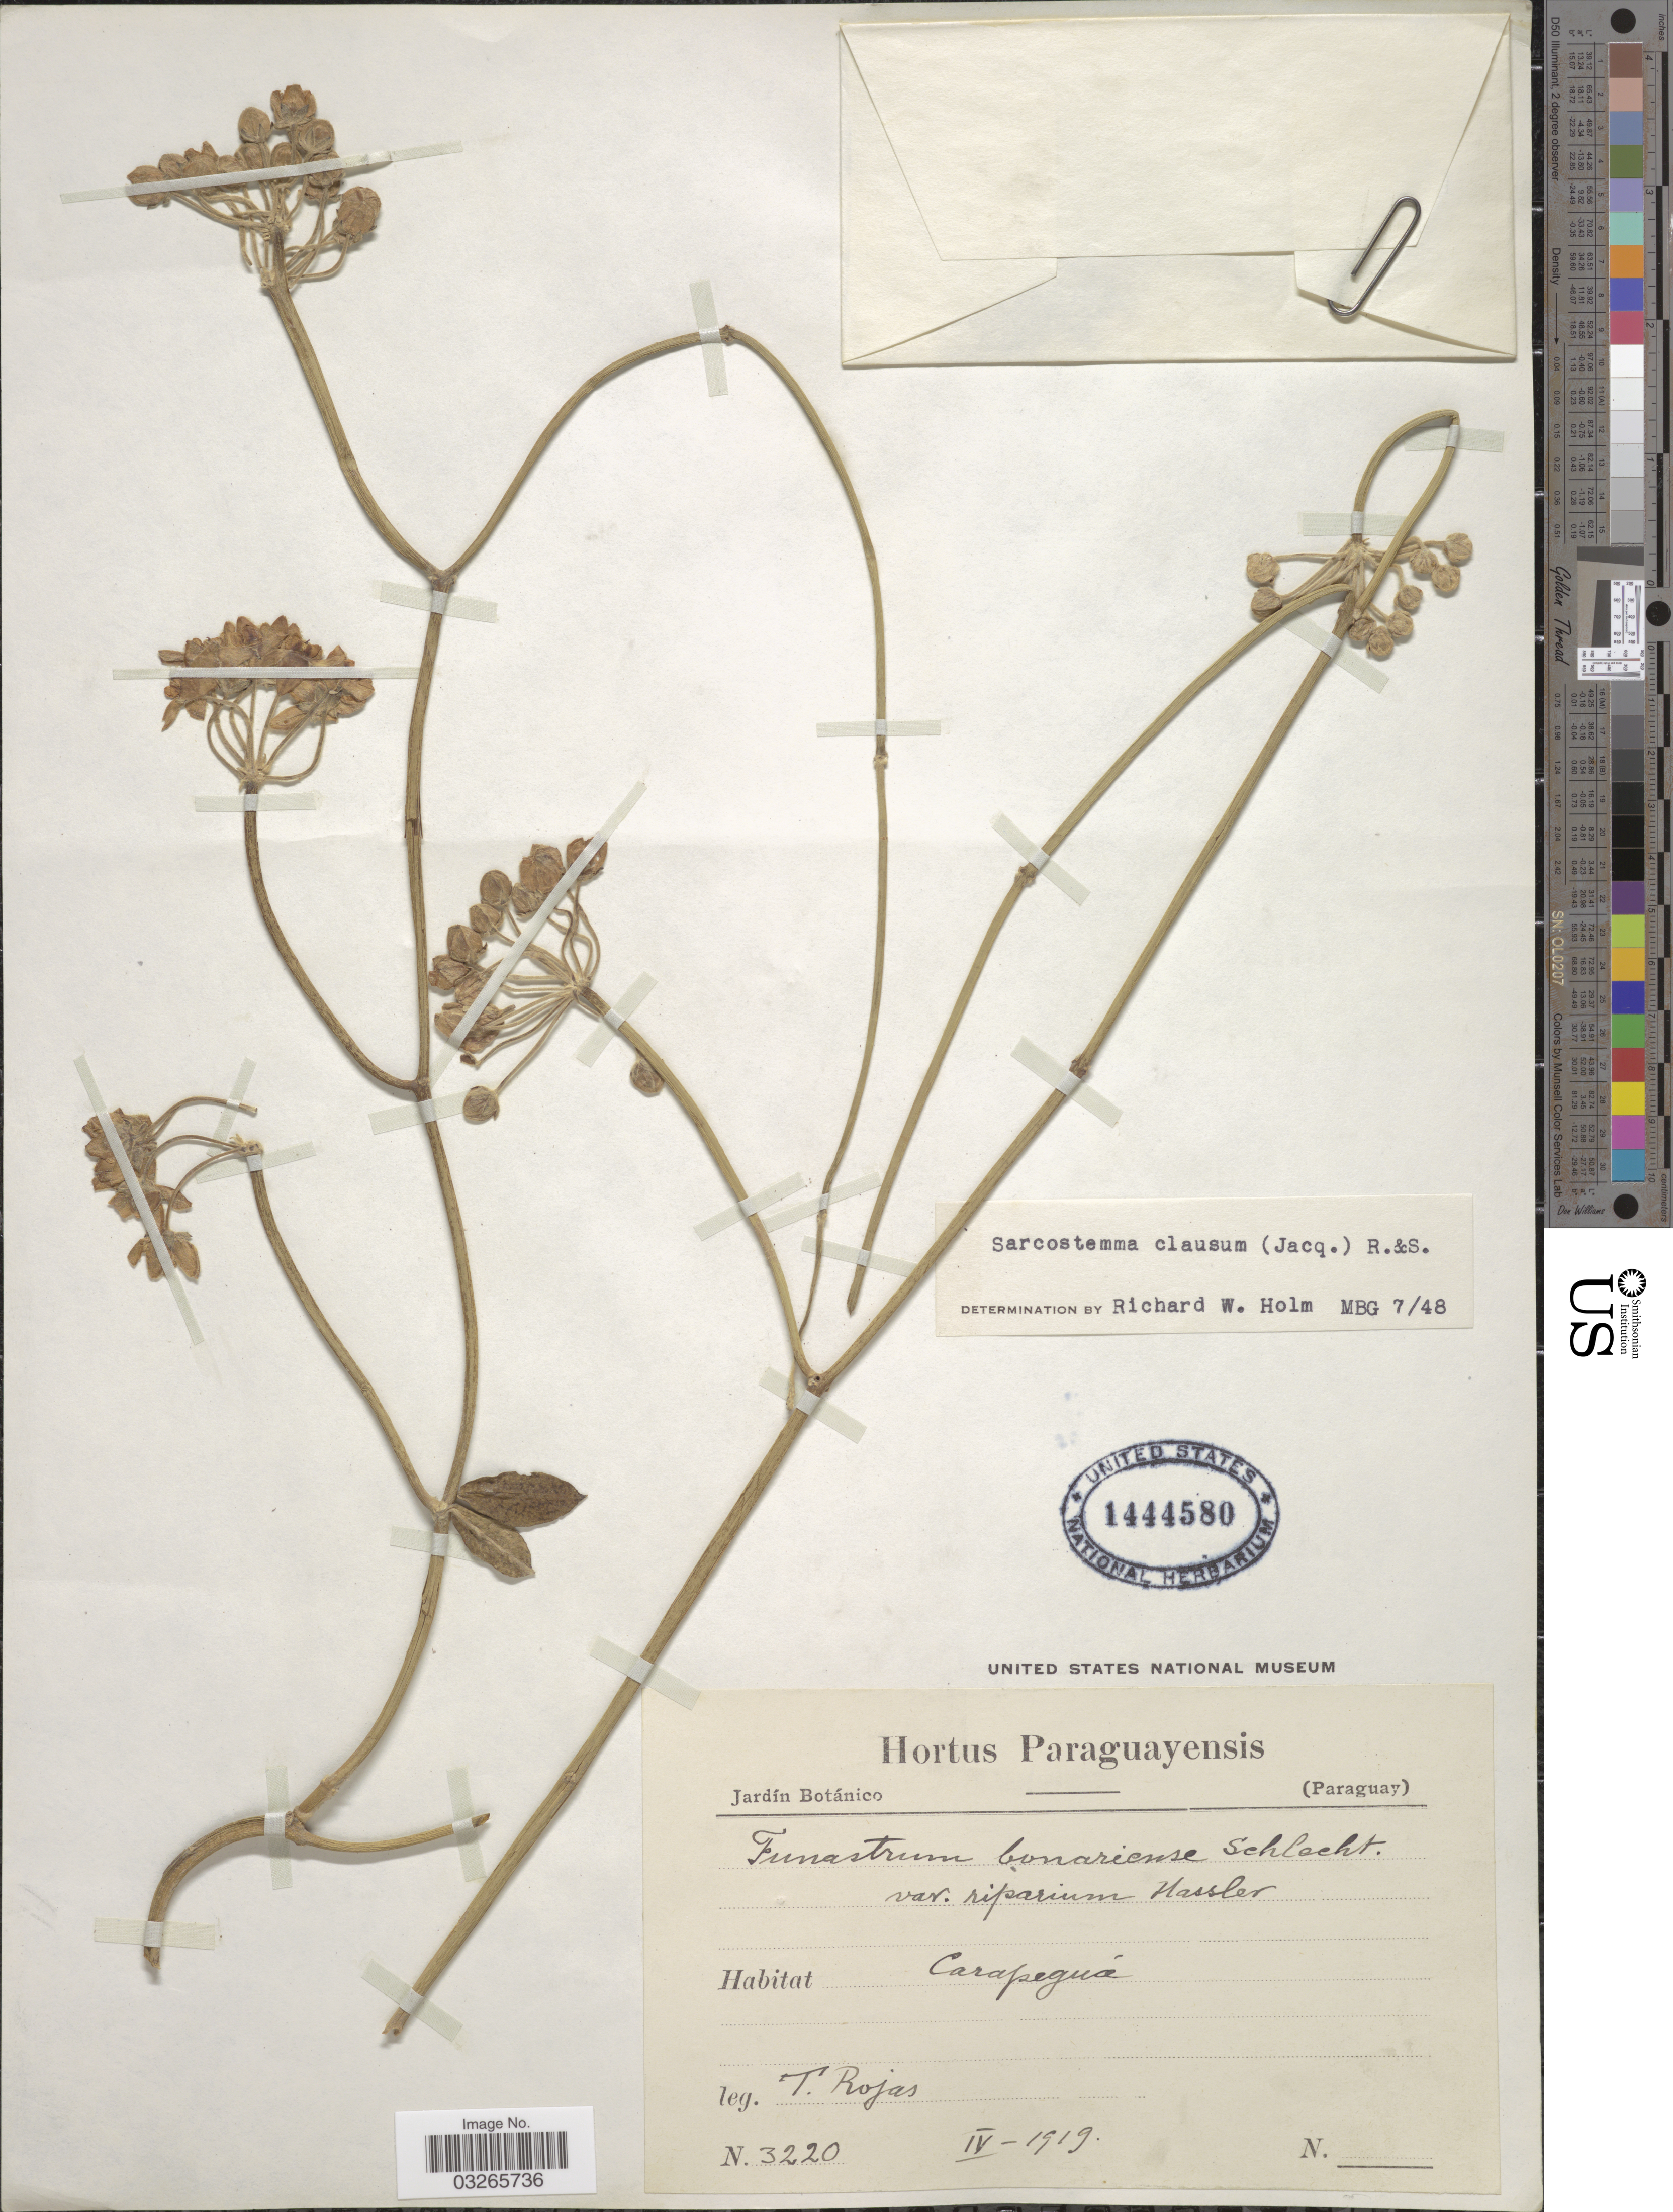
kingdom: Plantae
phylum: Tracheophyta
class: Magnoliopsida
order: Gentianales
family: Apocynaceae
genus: Sarcostemma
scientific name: Sarcostemma clausum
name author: (Jacq.) Schult.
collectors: T. Rojas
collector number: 3220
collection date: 1919-04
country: Paraguay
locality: Carapeguá.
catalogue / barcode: US 1444580